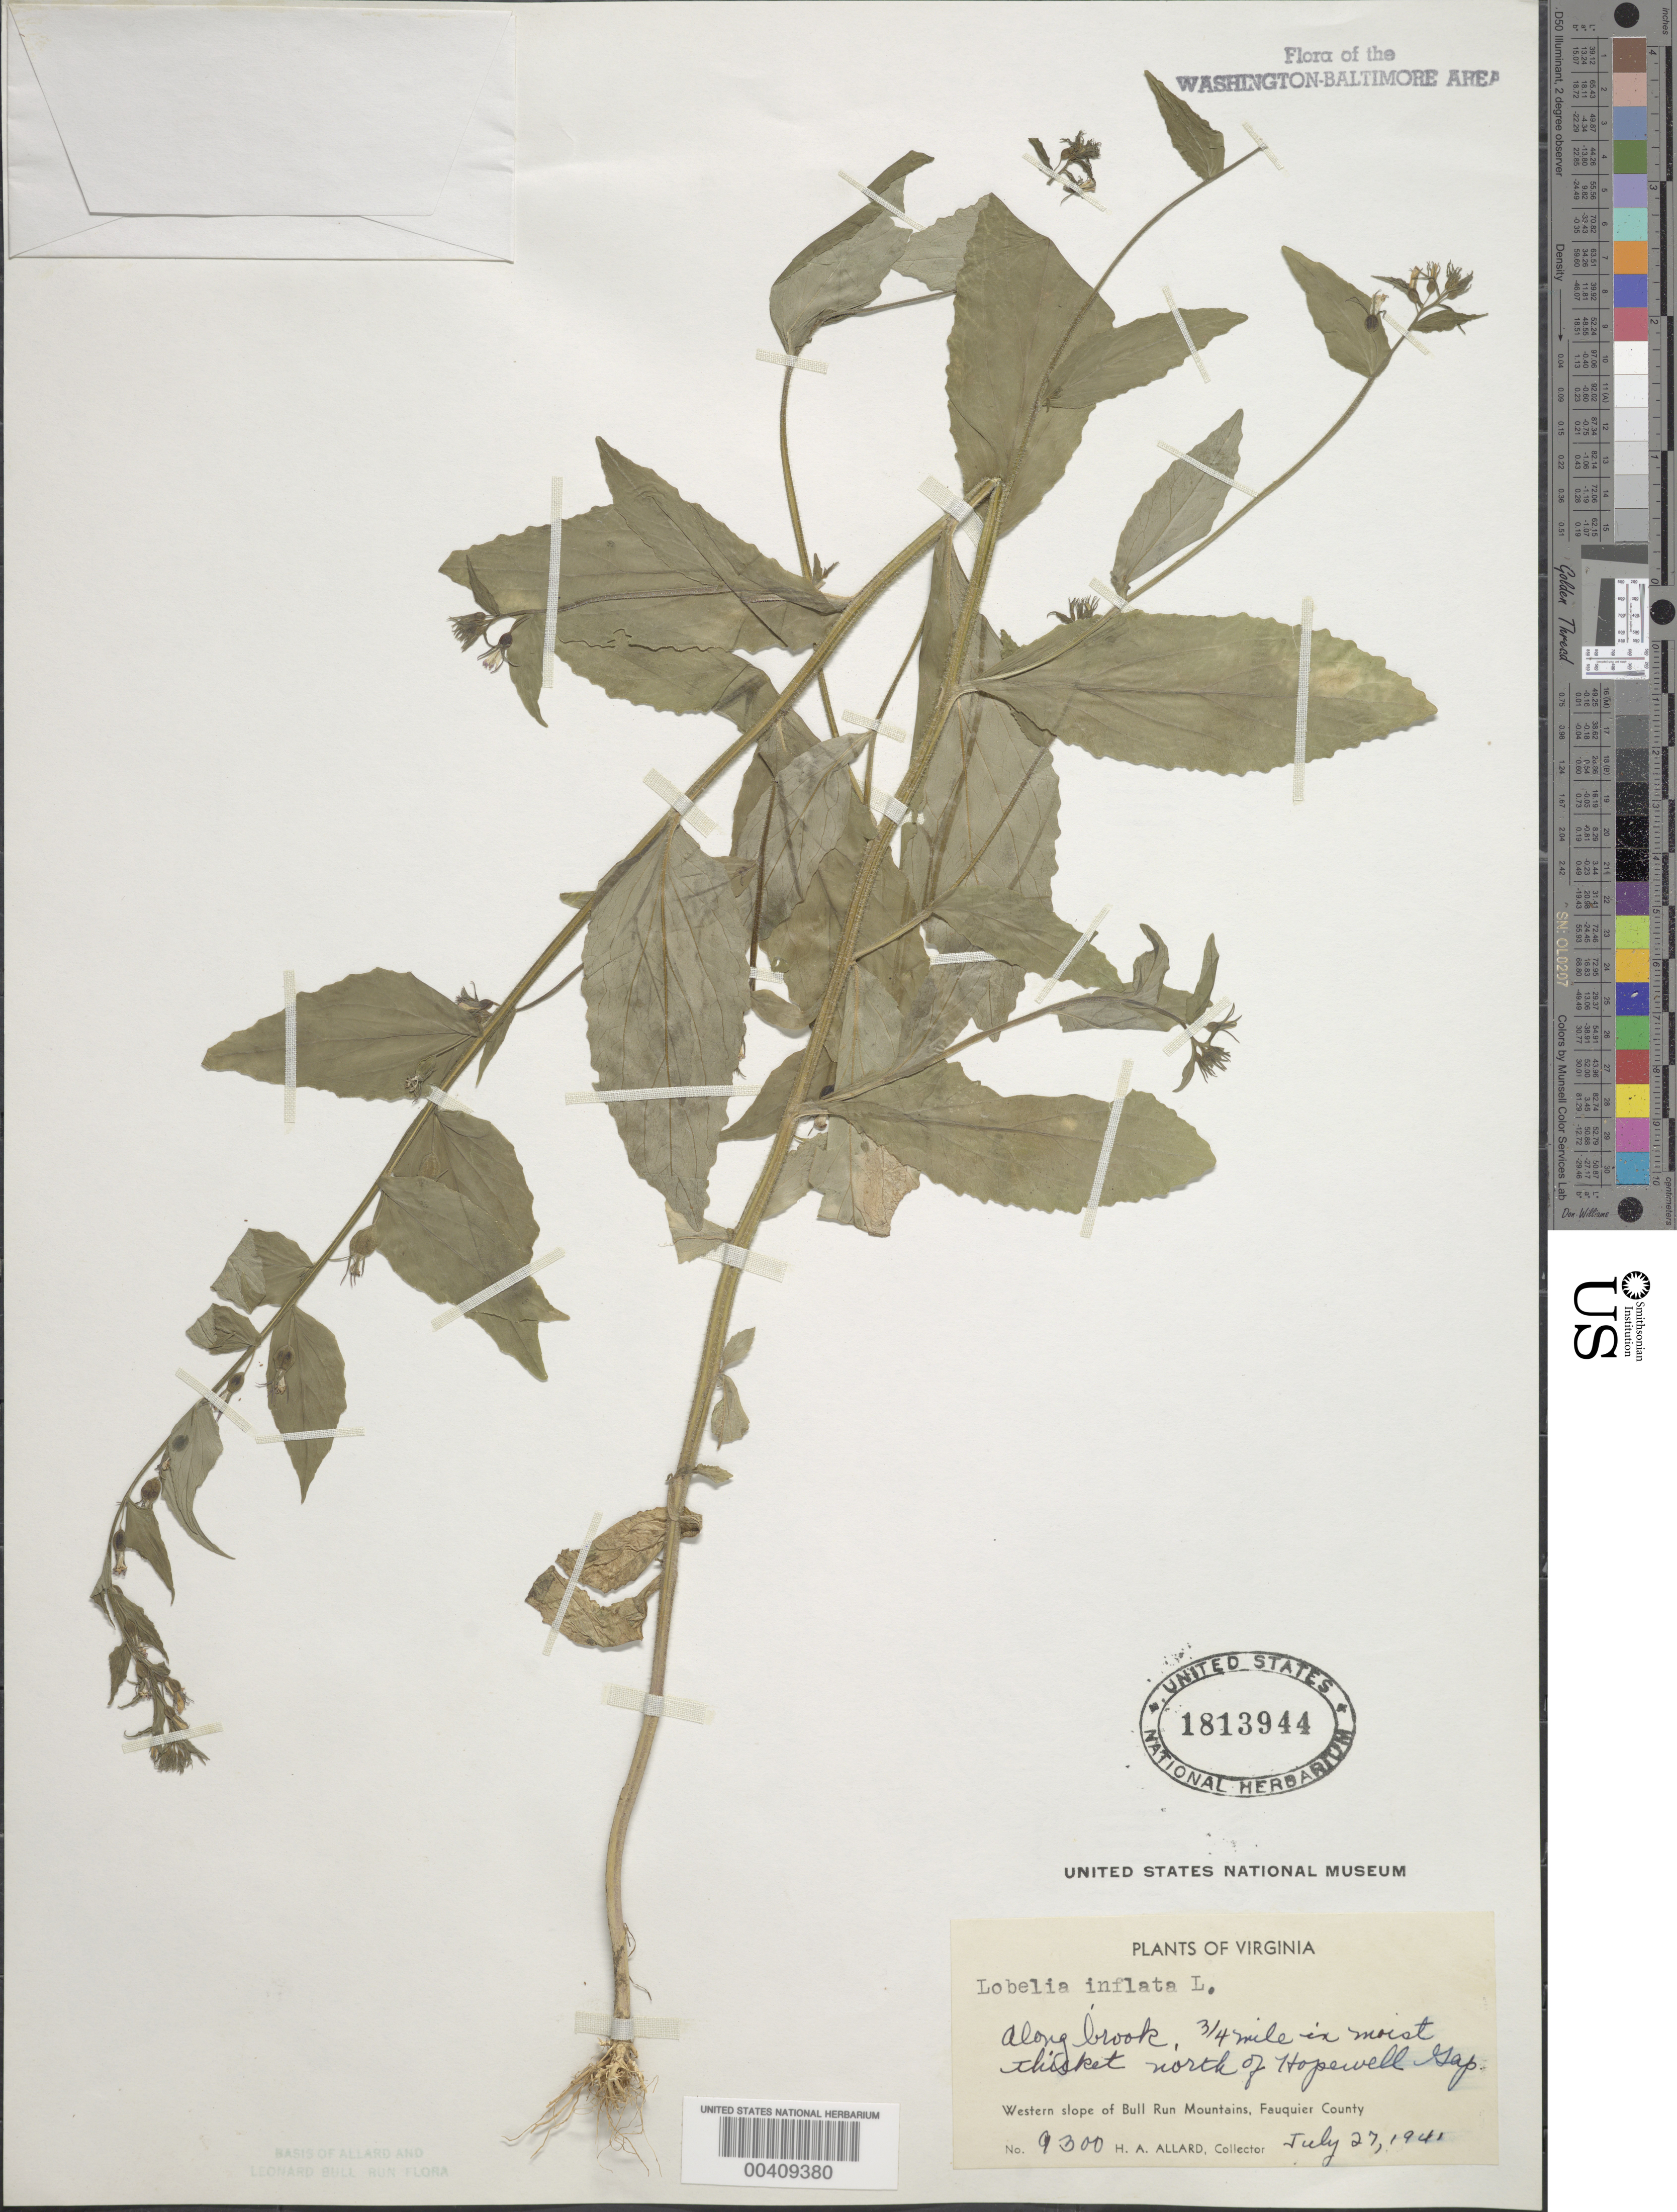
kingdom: Plantae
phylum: Tracheophyta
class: Magnoliopsida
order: Asterales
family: Campanulaceae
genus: Lobelia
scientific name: Lobelia inflata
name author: L.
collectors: H. A. Allard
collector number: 9300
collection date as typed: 27 Jul 1941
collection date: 1941-07-27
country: United States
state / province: Virginia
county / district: Fauquier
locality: Bull Run Mountains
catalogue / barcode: US 1813944